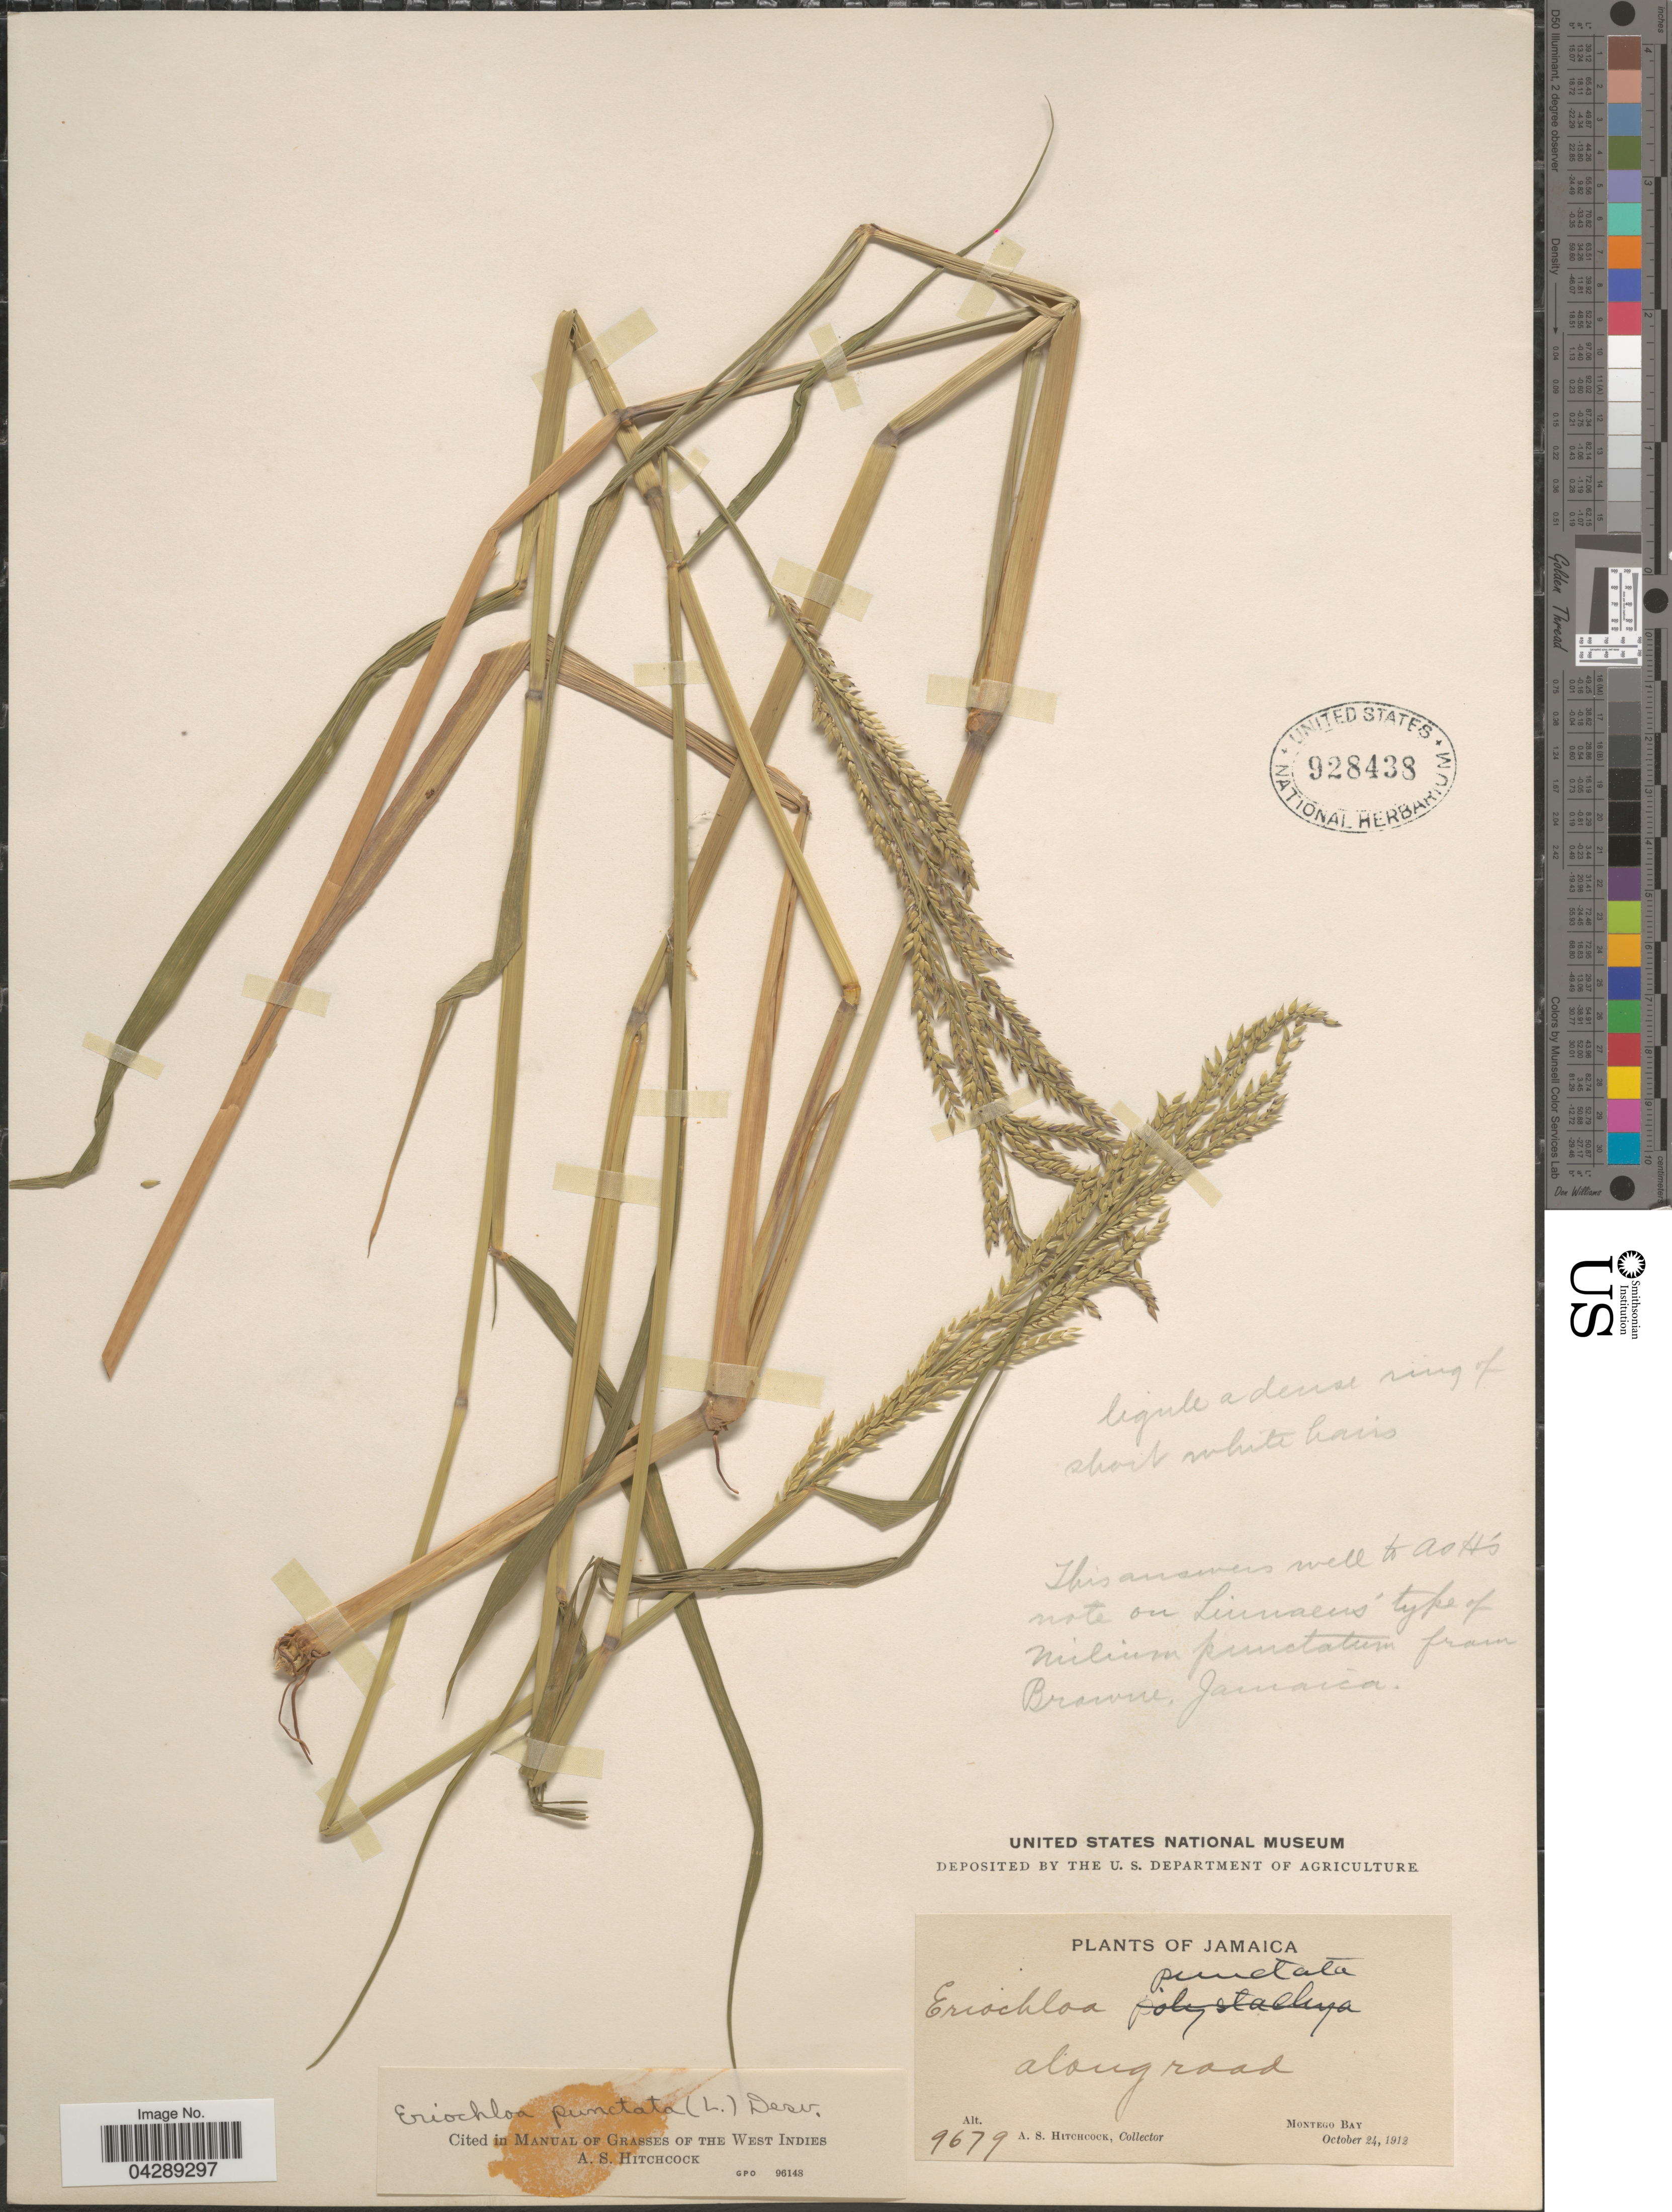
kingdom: Plantae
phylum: Tracheophyta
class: Liliopsida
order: Poales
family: Poaceae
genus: Eriochloa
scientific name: Eriochloa punctata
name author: (L.) Desv. ex Ham.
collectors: A. S. Hitchcock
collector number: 9679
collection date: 1912-10-24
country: Jamaica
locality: Along road. Montego Bay.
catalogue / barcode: US 928438